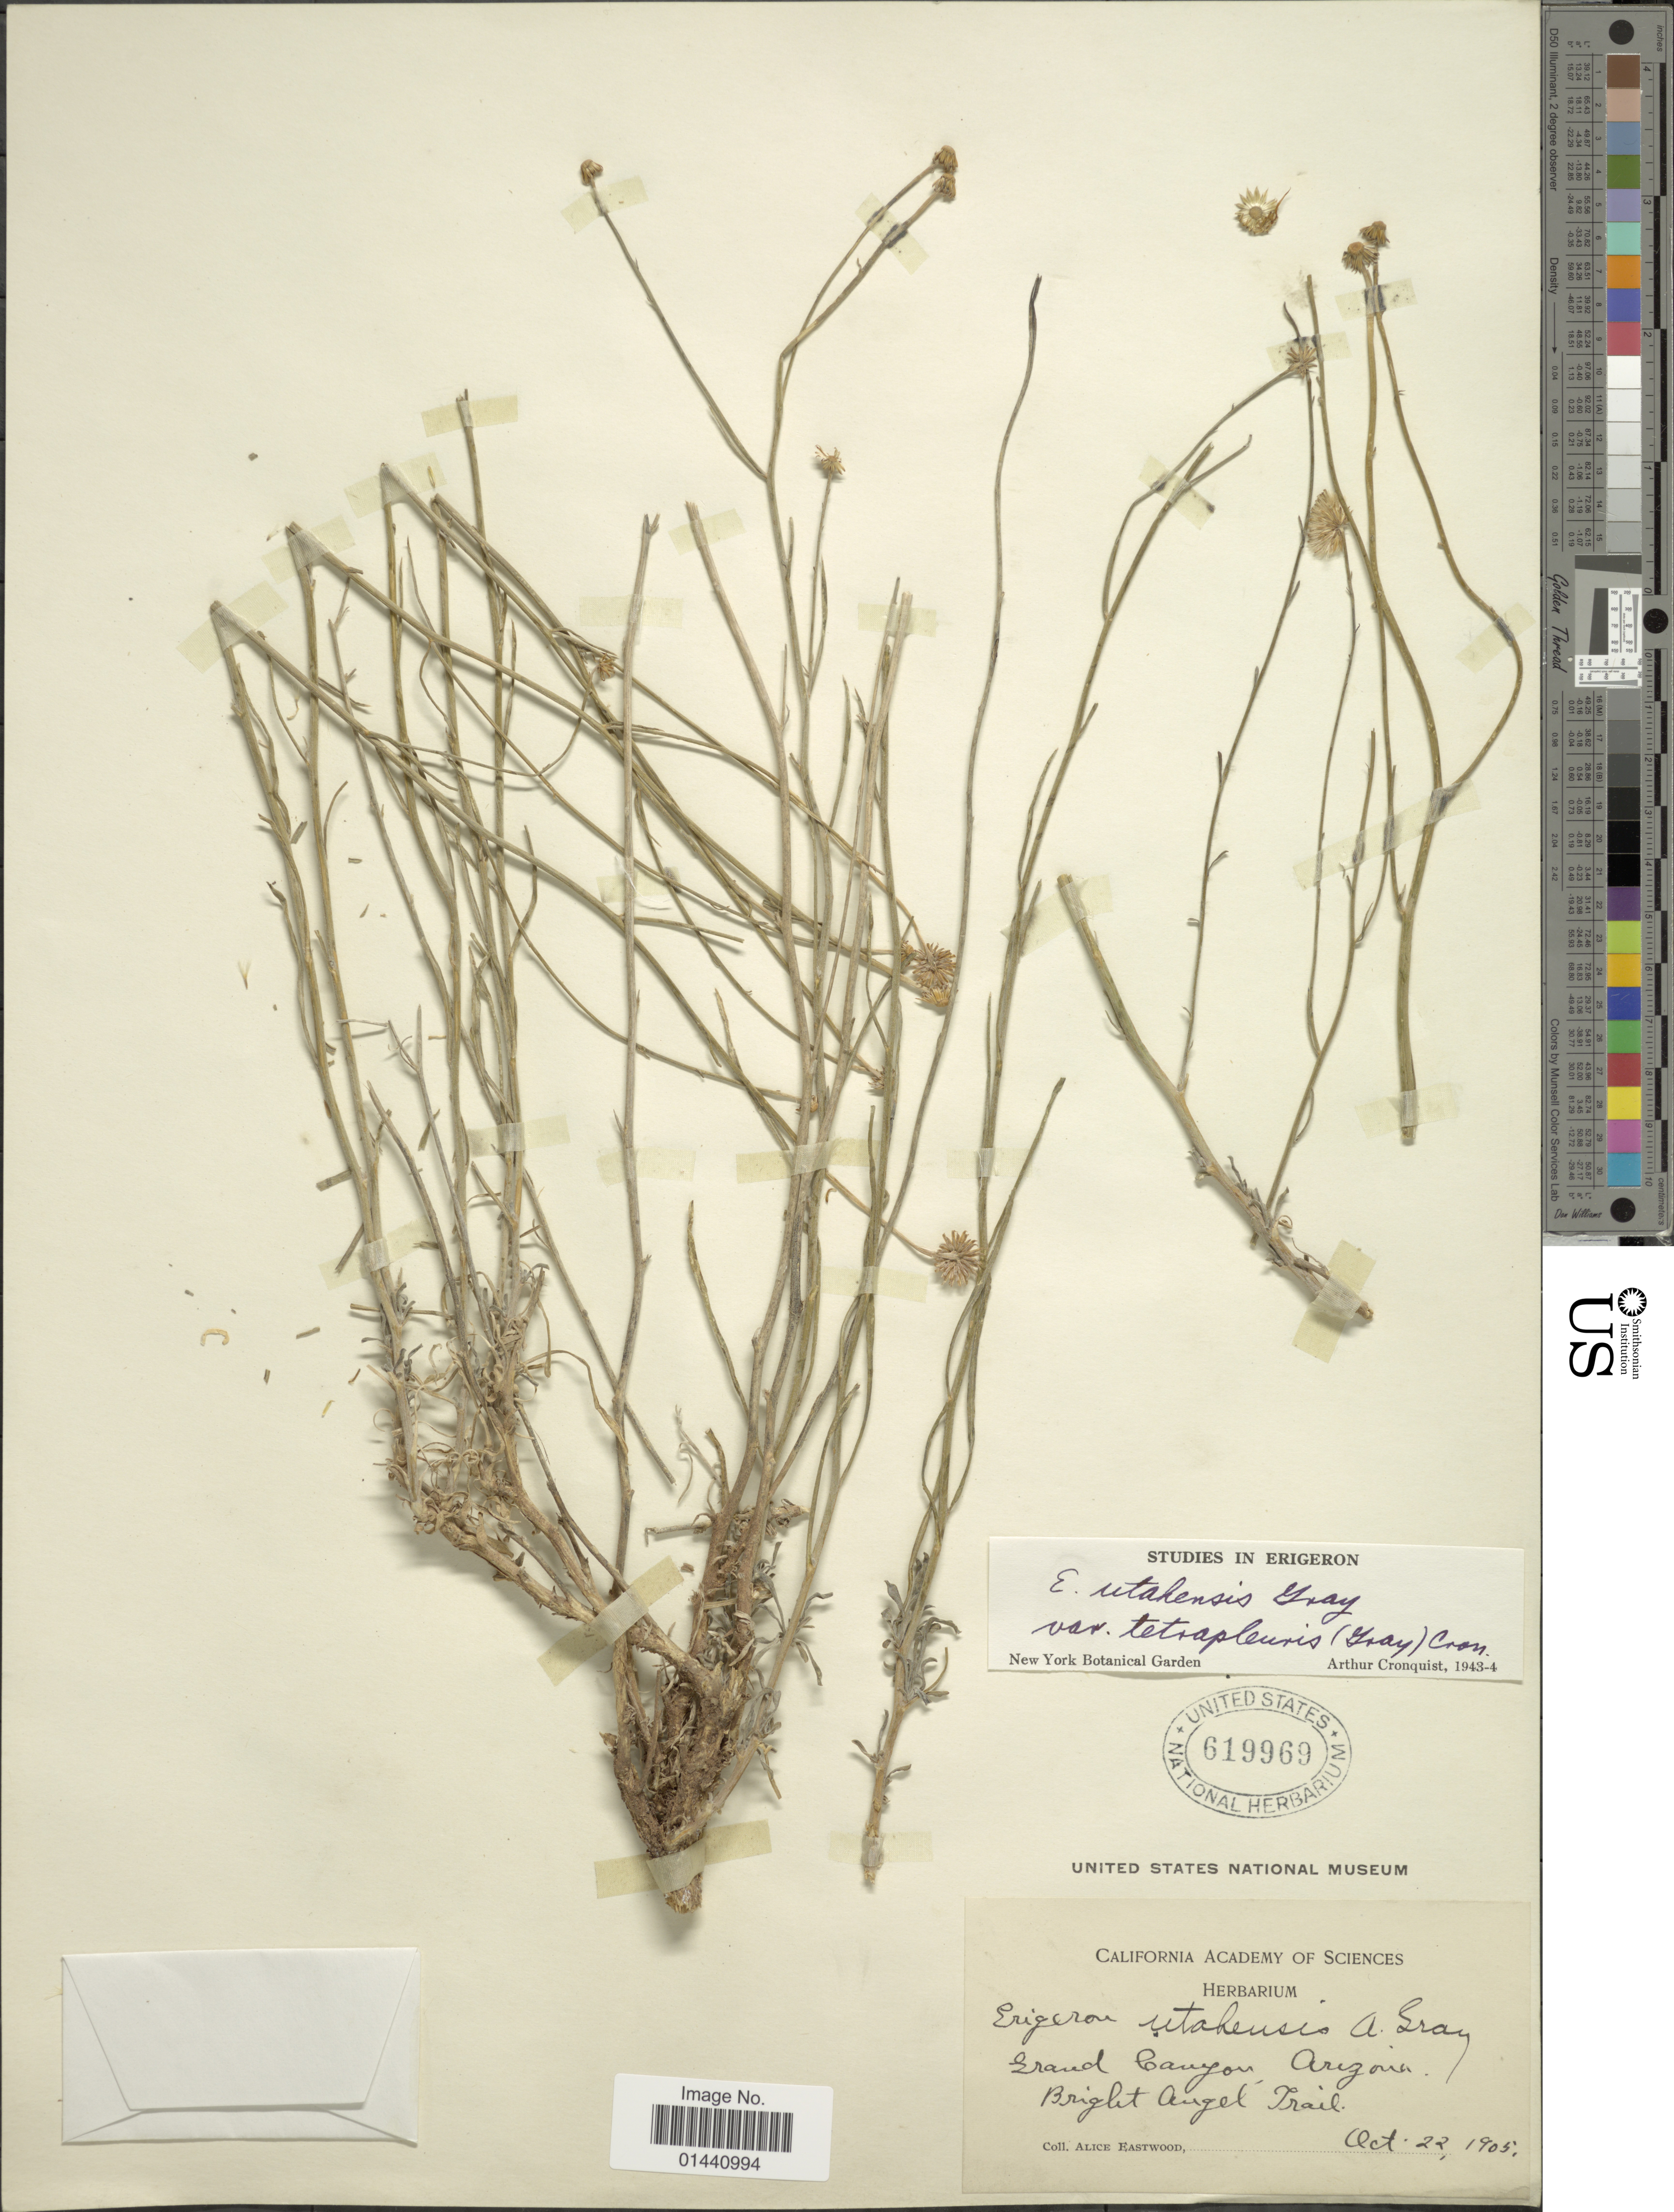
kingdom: Plantae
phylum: Tracheophyta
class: Magnoliopsida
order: Asterales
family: Asteraceae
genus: Erigeron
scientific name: Erigeron utahensis var. tetrapleuris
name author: (A. Gray) Cronq.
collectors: A. Eastwood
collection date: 1905-10-22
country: United States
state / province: Arizona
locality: Grand Canyon, Bright Angel Trail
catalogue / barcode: US 619969